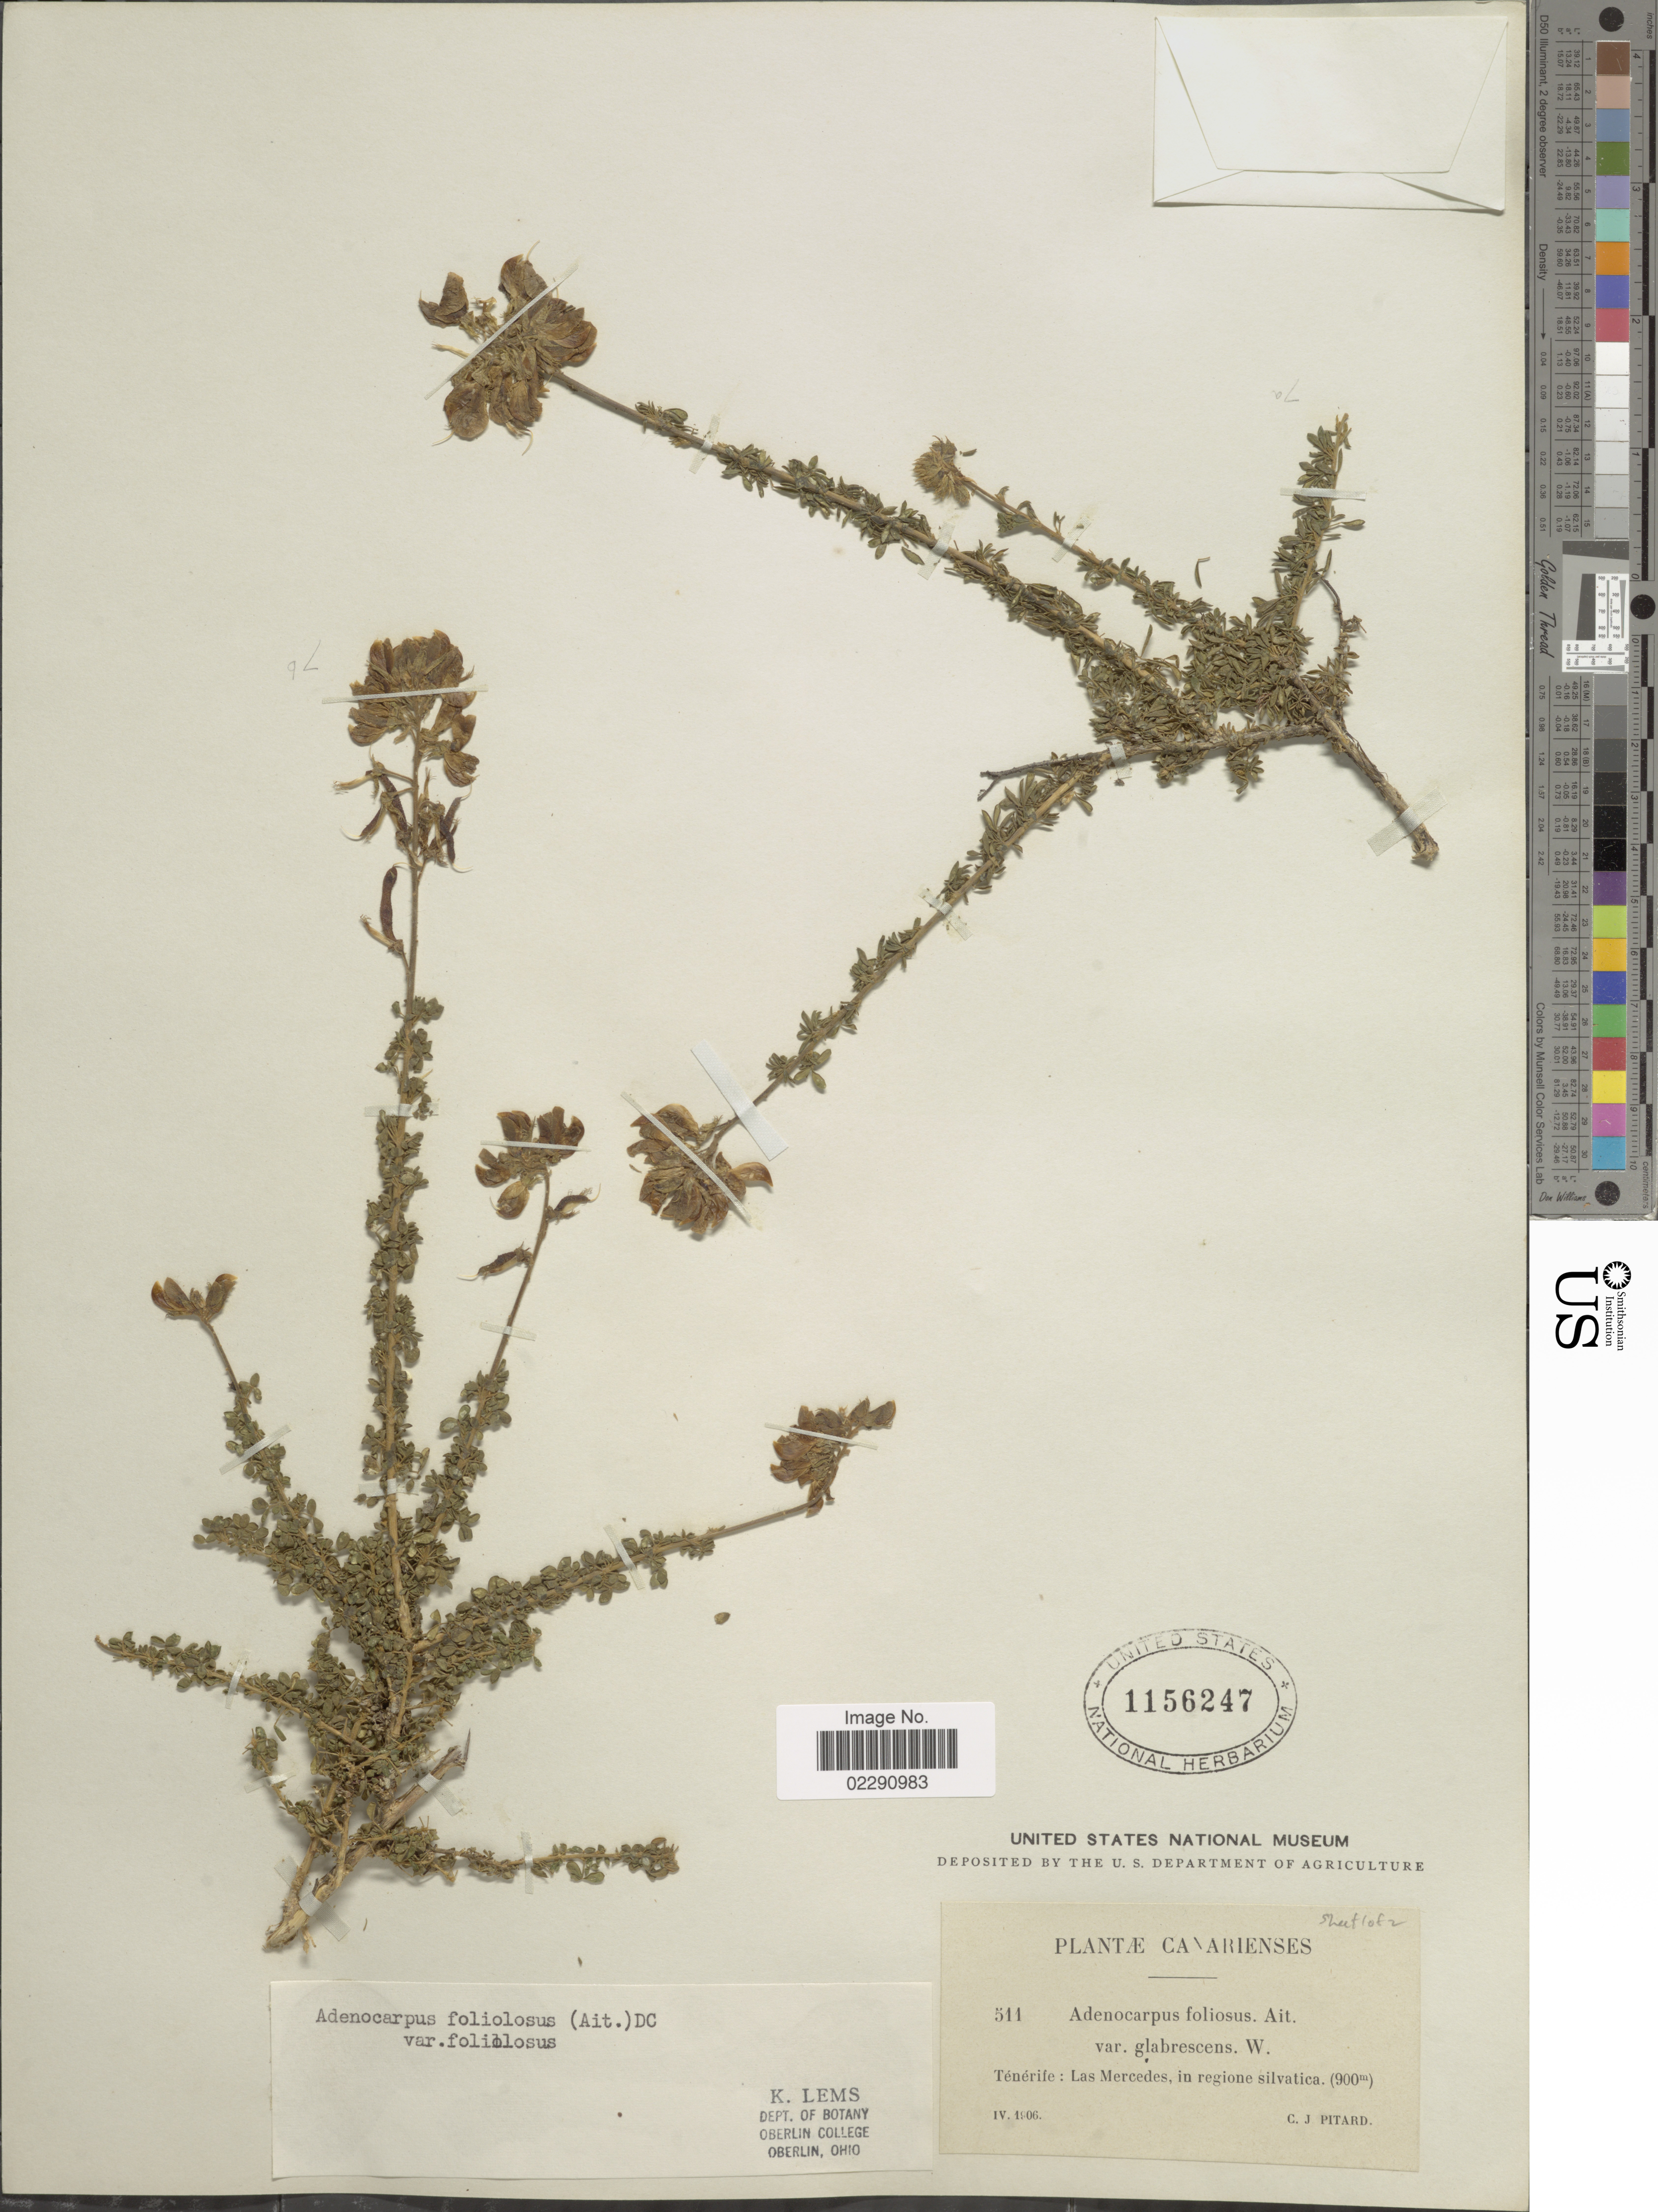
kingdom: Plantae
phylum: Tracheophyta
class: Magnoliopsida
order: Fabales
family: Fabaceae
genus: Adenocarpus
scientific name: Adenocarpus foliolosus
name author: DC.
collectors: C. Pitard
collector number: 511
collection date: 1906-04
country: Spain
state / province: Canarias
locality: Canariensis, Tenerife, Las Mercedes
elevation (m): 900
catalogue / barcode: US 1156247